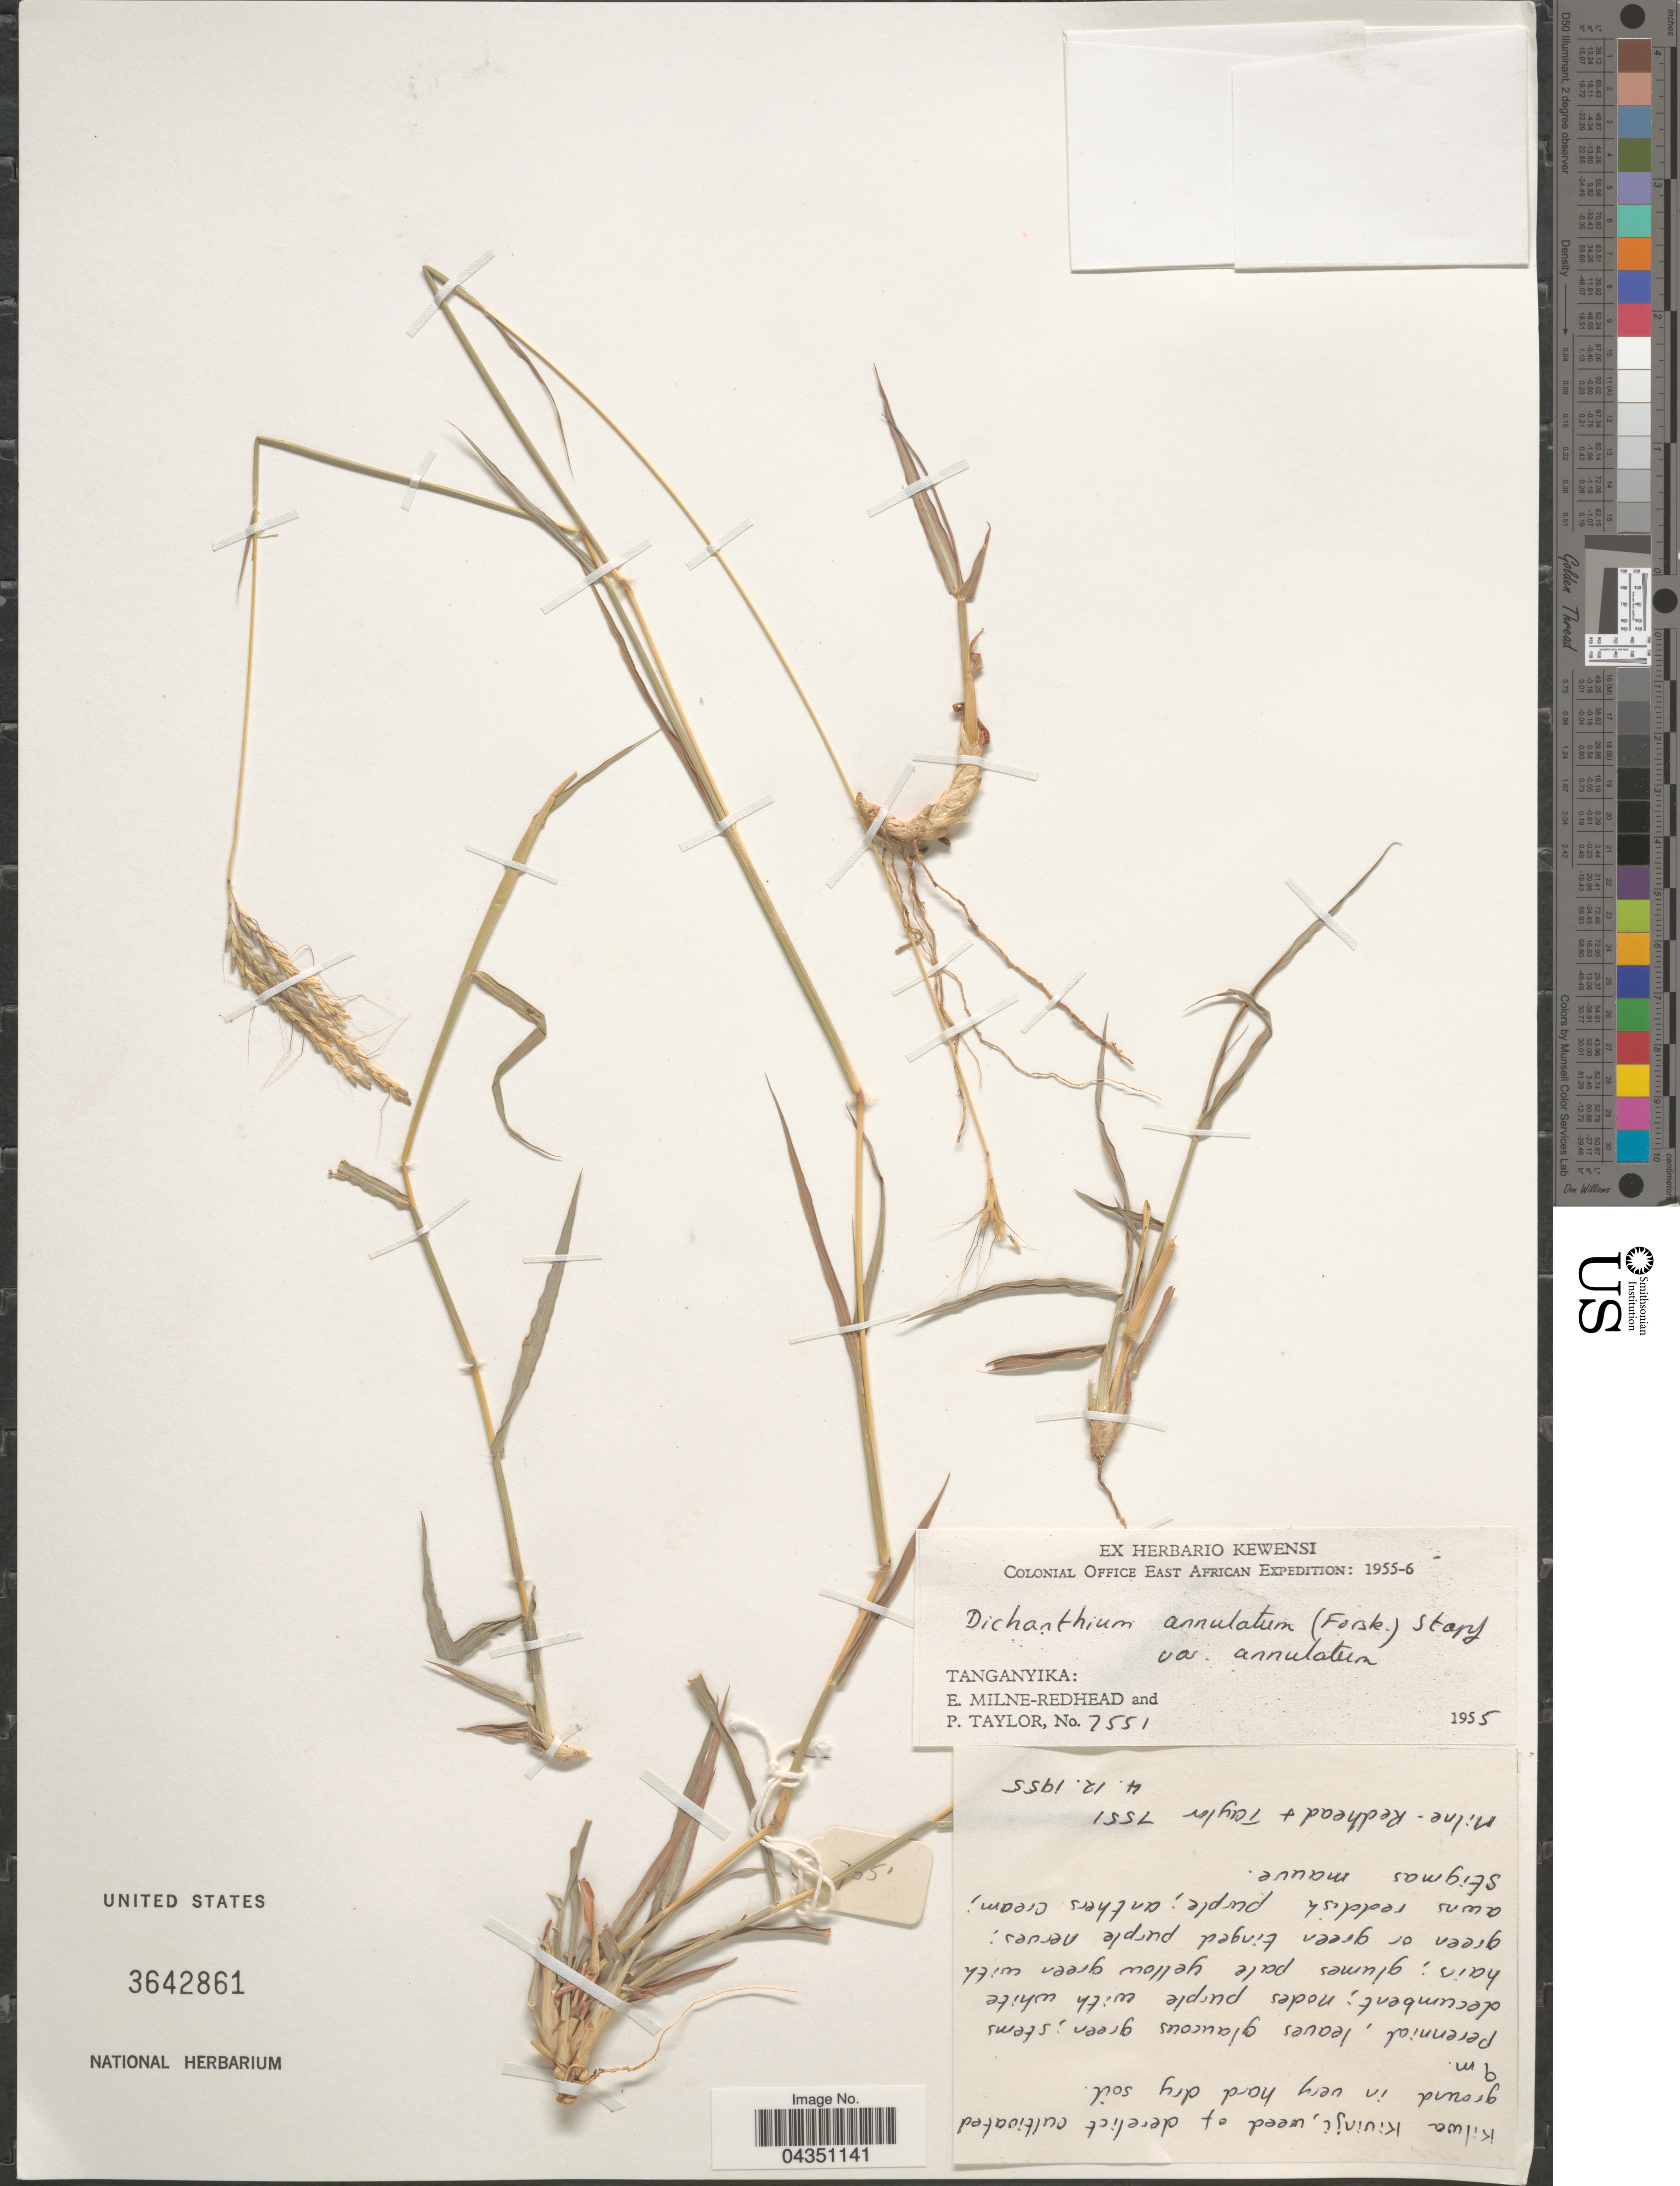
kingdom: Plantae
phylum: Tracheophyta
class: Liliopsida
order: Poales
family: Poaceae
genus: Dichanthium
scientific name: Dichanthium annulatum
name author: (Forssk.) Stapf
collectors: E. W. Milne-Redhead & P. Taylor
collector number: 7551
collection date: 1955-12-04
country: Tanzania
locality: Kilwa Kivinji.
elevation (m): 9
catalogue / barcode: US 3642861